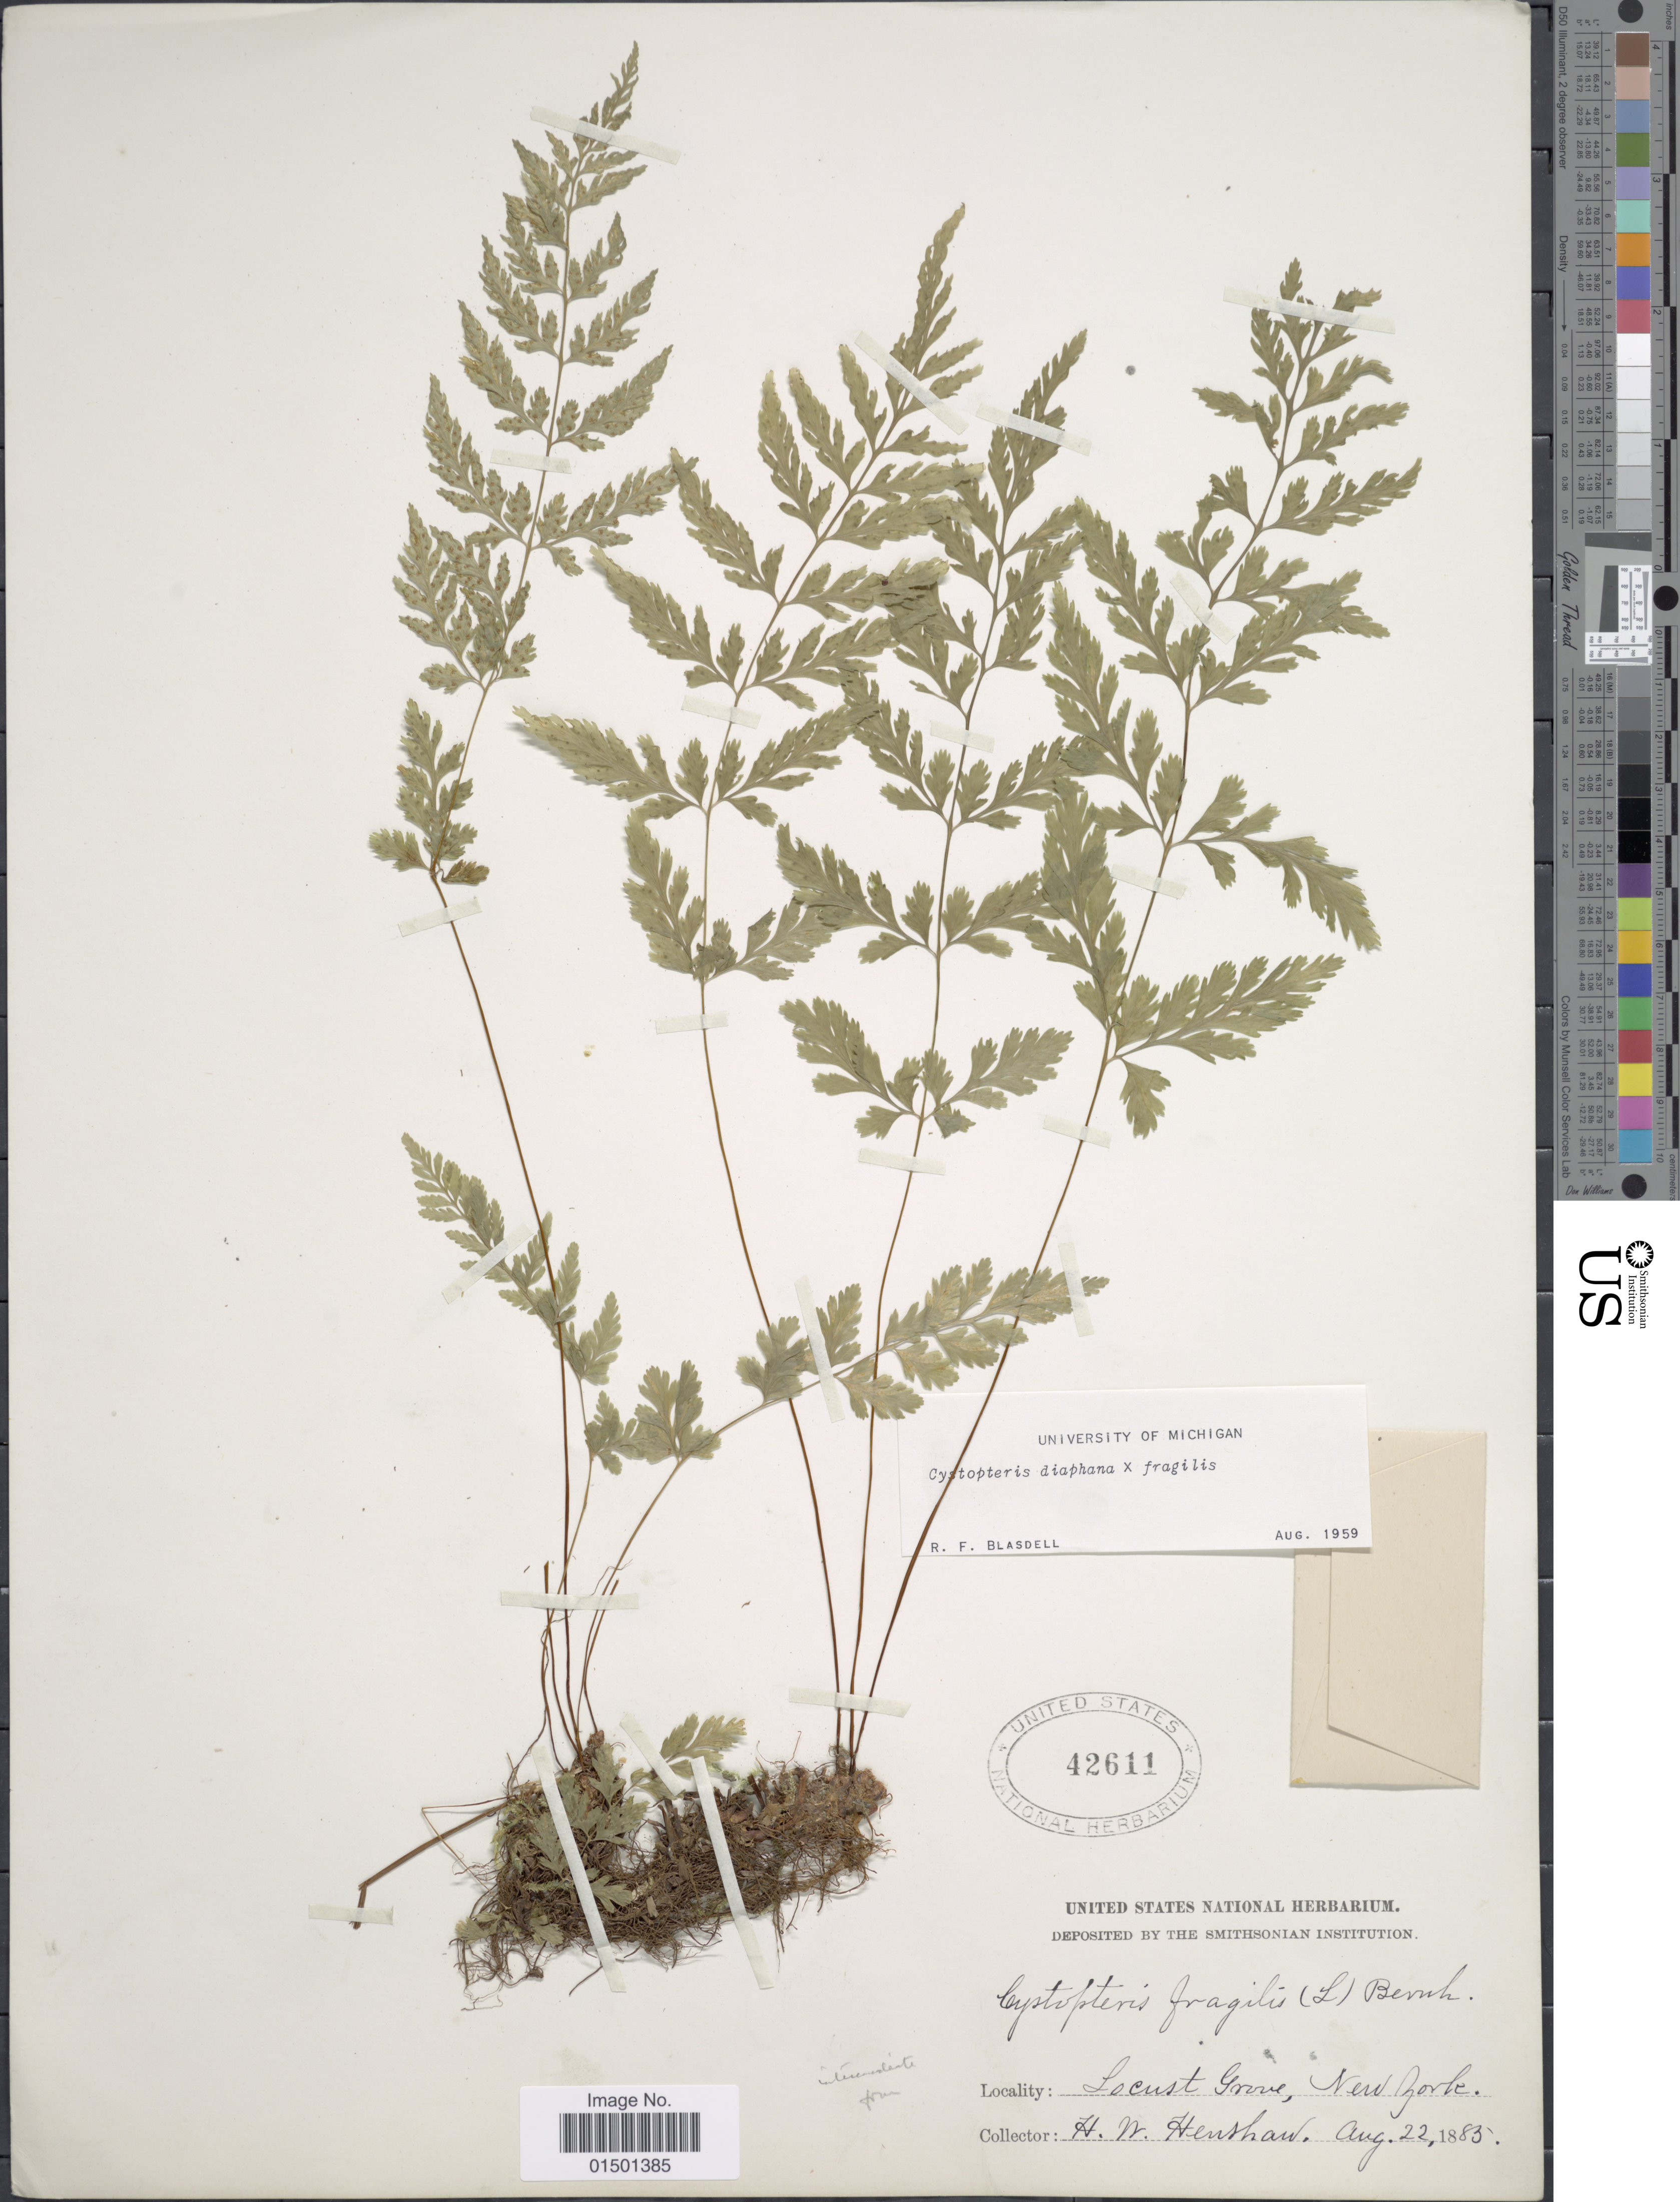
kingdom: Plantae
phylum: Tracheophyta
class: Polypodiopsida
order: Polypodiales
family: Cystopteridaceae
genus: Cystopteris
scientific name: Cystopteris diaphana x C. fragilis (L.) Bernh.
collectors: H. Henshaw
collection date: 1883-08-22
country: United States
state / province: New York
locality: Locust Grove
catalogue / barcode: US 42611